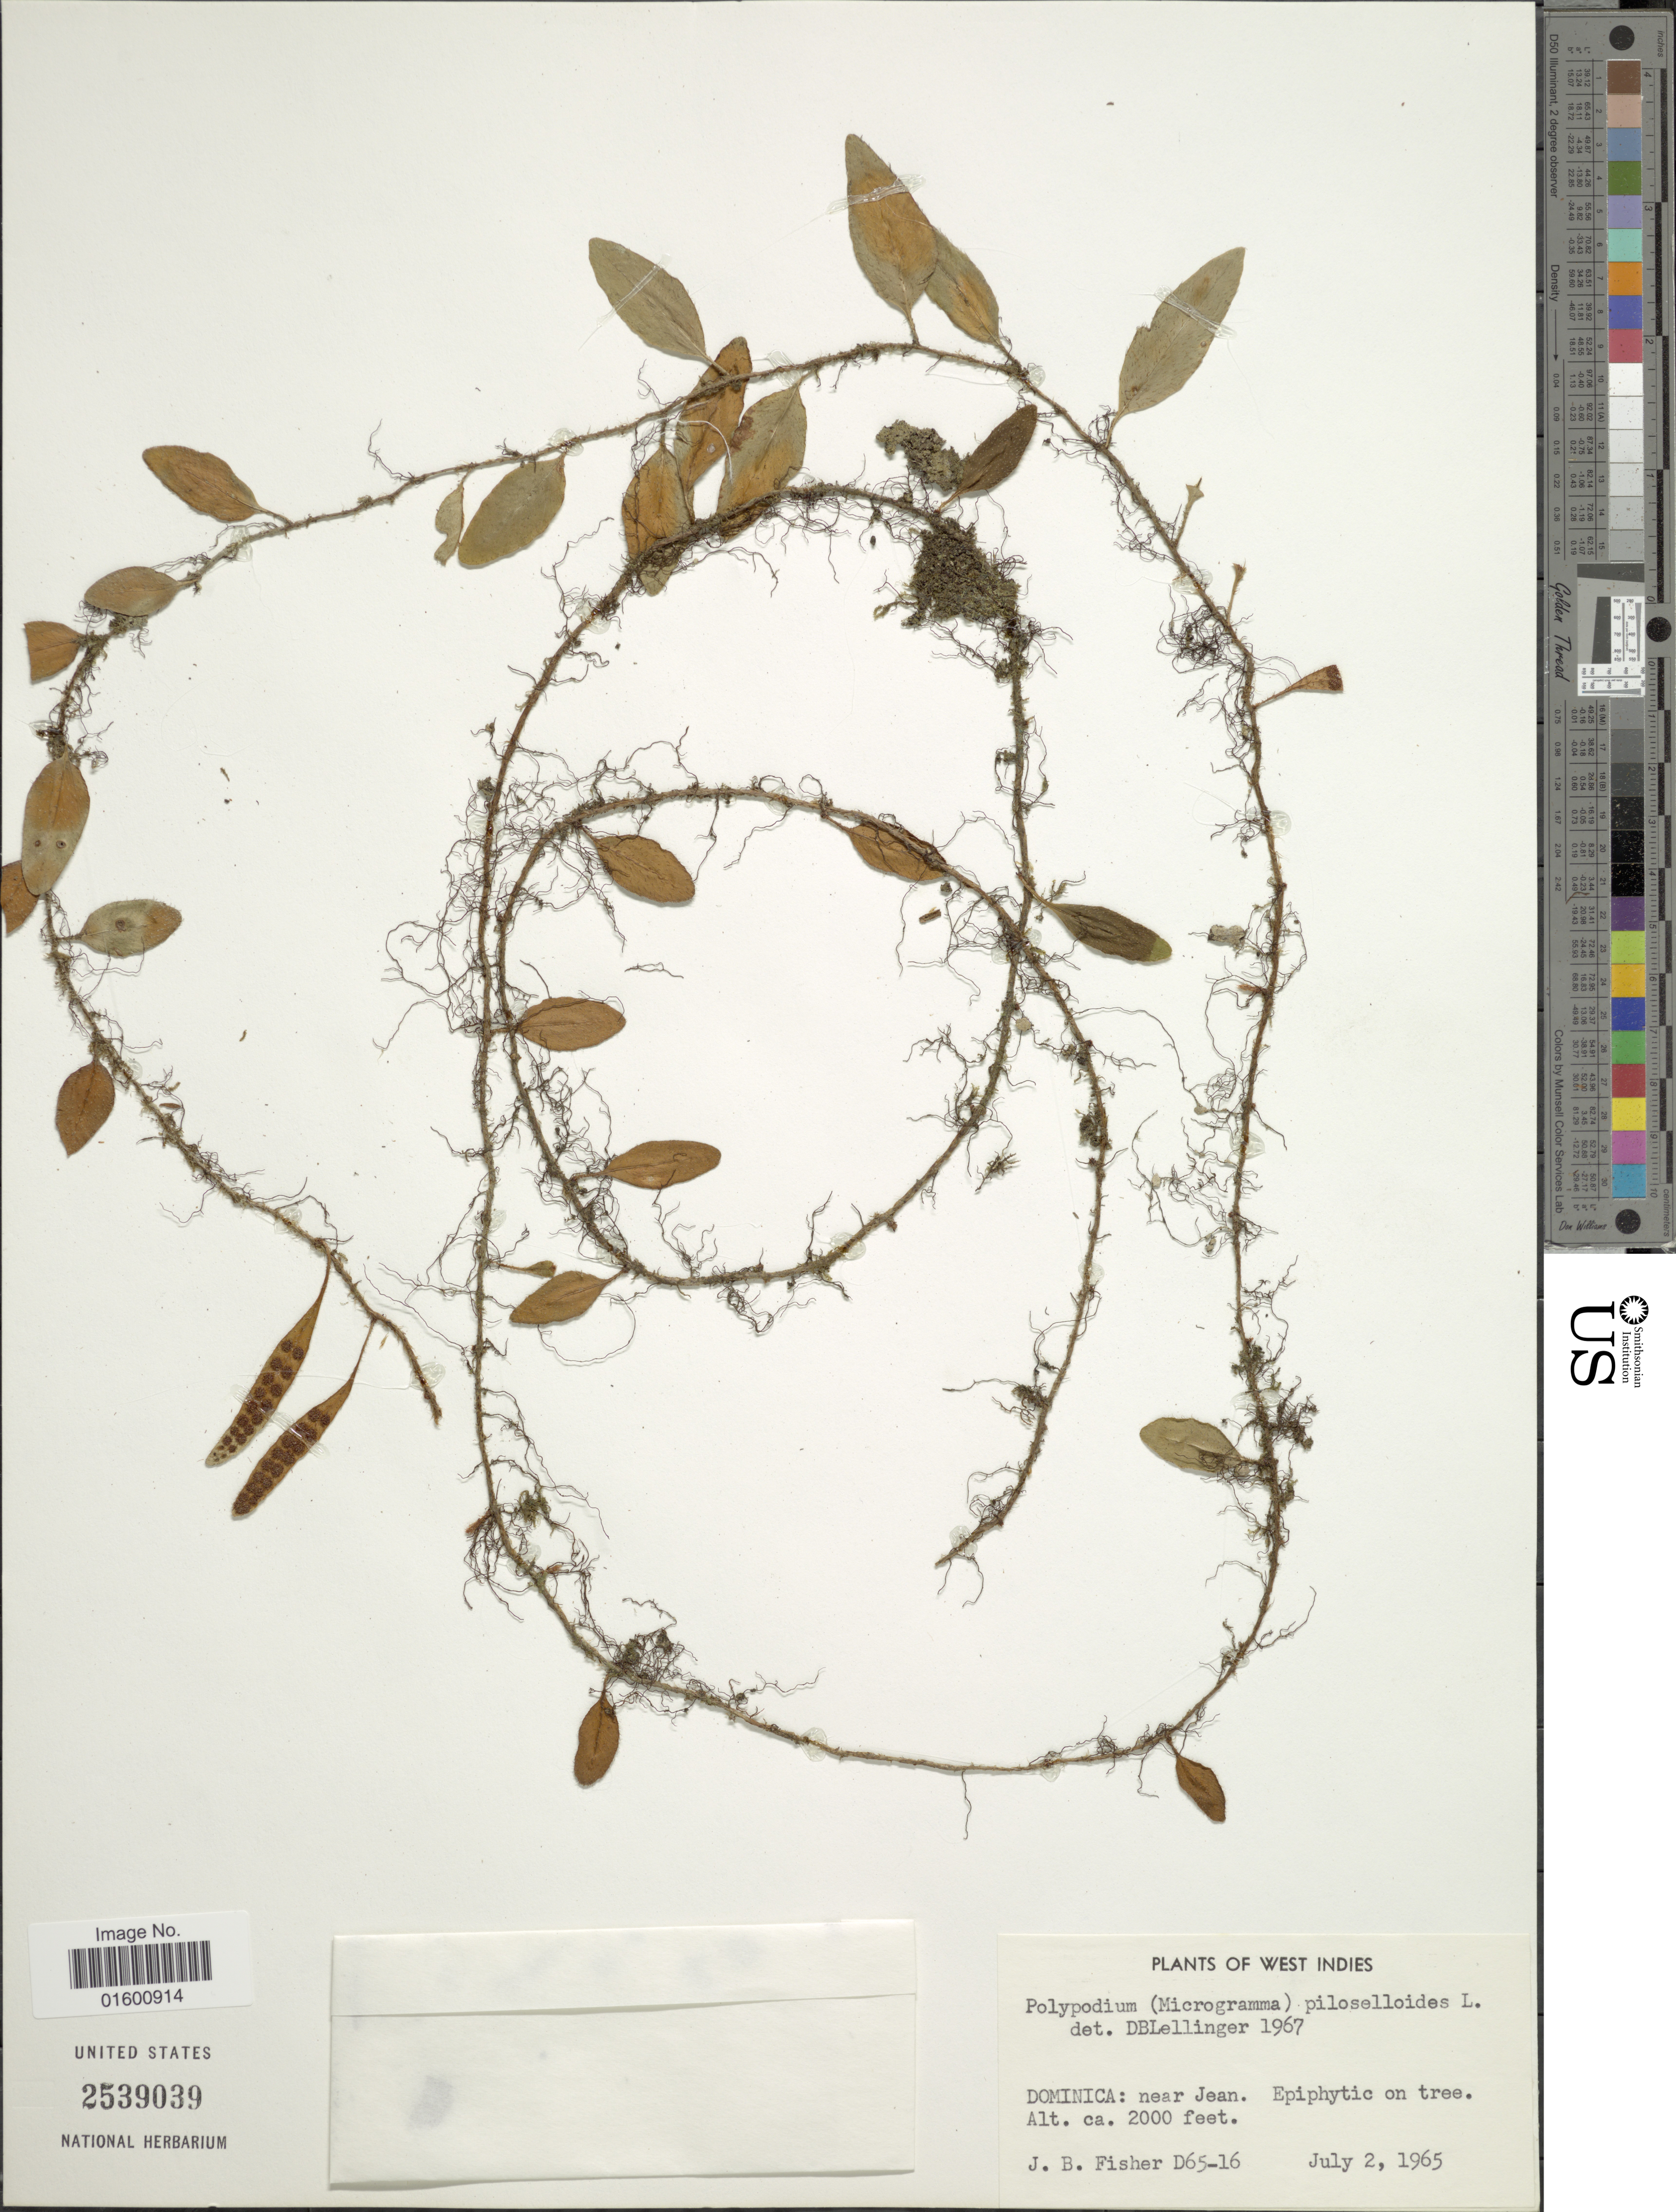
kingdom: Plantae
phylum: Tracheophyta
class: Polypodiopsida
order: Polypodiales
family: Polypodiaceae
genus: Microgramma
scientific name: Microgramma piloselloides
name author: (L.) Copel.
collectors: J. B. Fisher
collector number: D65-16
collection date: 1965-07-02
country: Dominica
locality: Near Jean. Epiphytic on tree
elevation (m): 610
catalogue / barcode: US 2539039